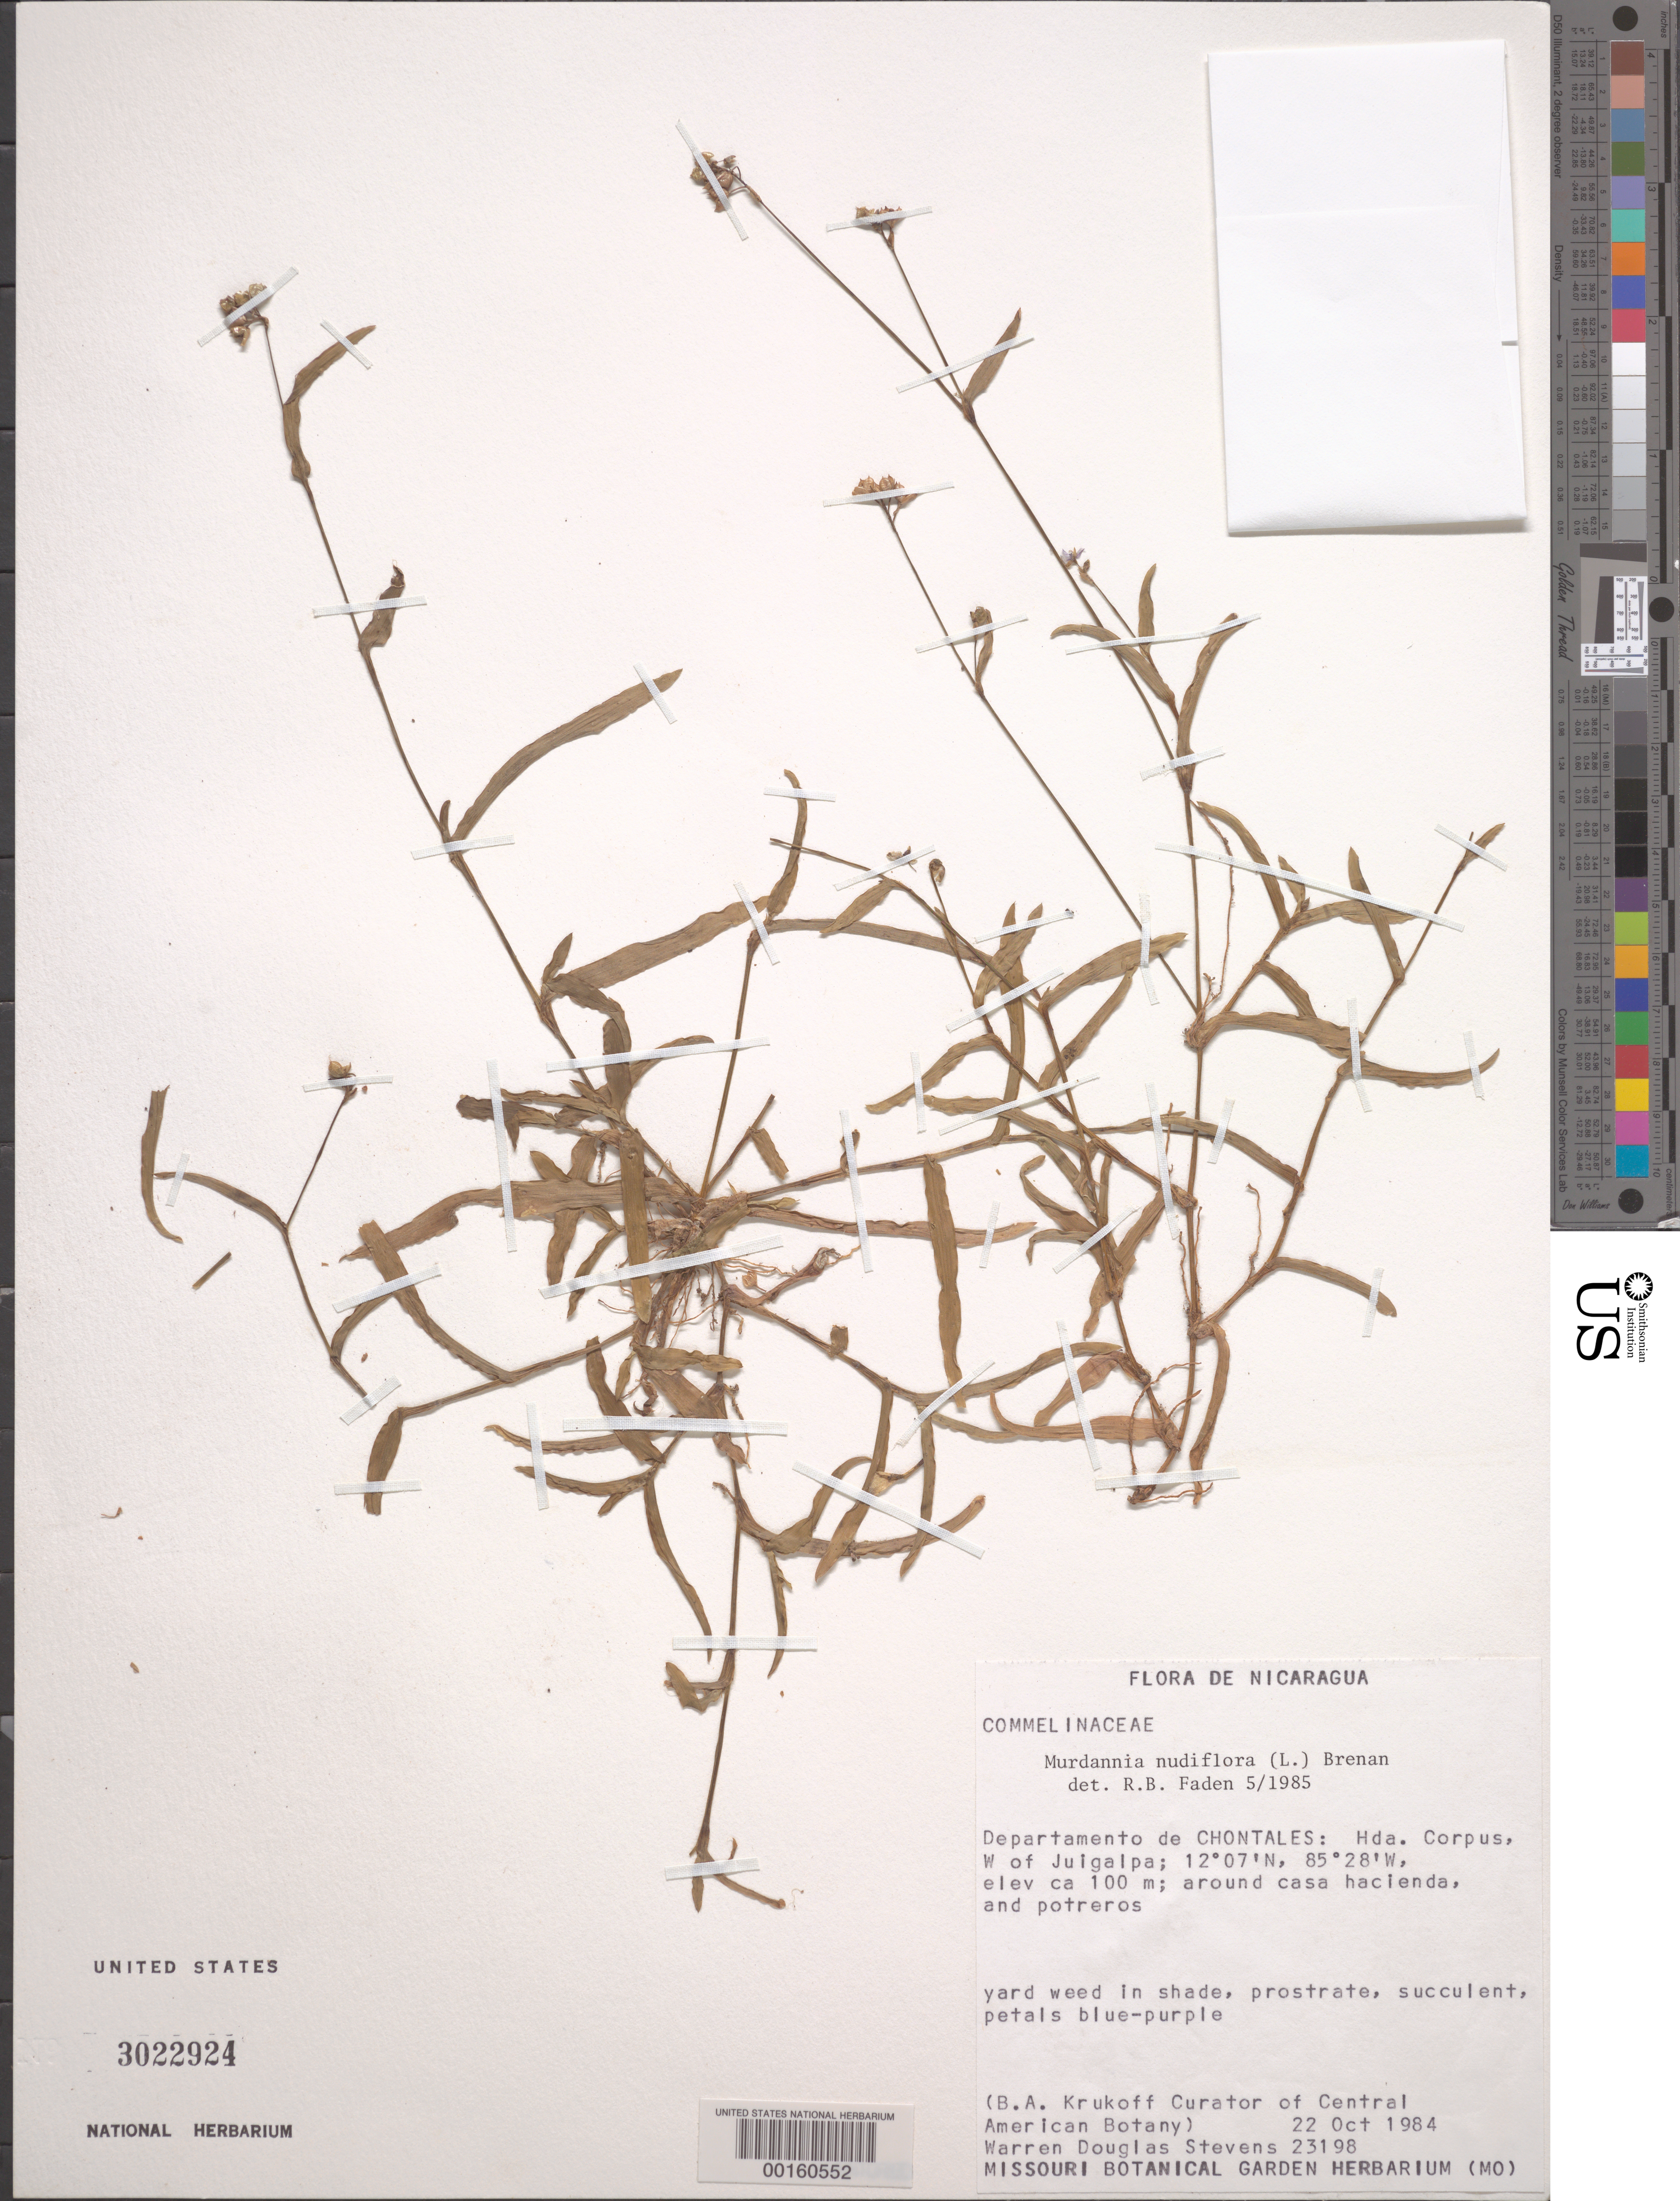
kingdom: Plantae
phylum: Tracheophyta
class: Liliopsida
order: Commelinales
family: Commelinaceae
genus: Murdannia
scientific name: Murdannia nudiflora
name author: (L.) Brenan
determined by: Faden, Robert B., (US), Smithsonian Institution - National Museum of Natural History (UNITED STATES)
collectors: B. A. Krukoff & W. D. Stevens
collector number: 23198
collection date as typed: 22 Oct 1984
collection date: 1984-10-22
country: Nicaragua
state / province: Chontales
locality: Corpus, w of juigalpa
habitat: Shaded yard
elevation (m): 100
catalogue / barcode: US 3022924